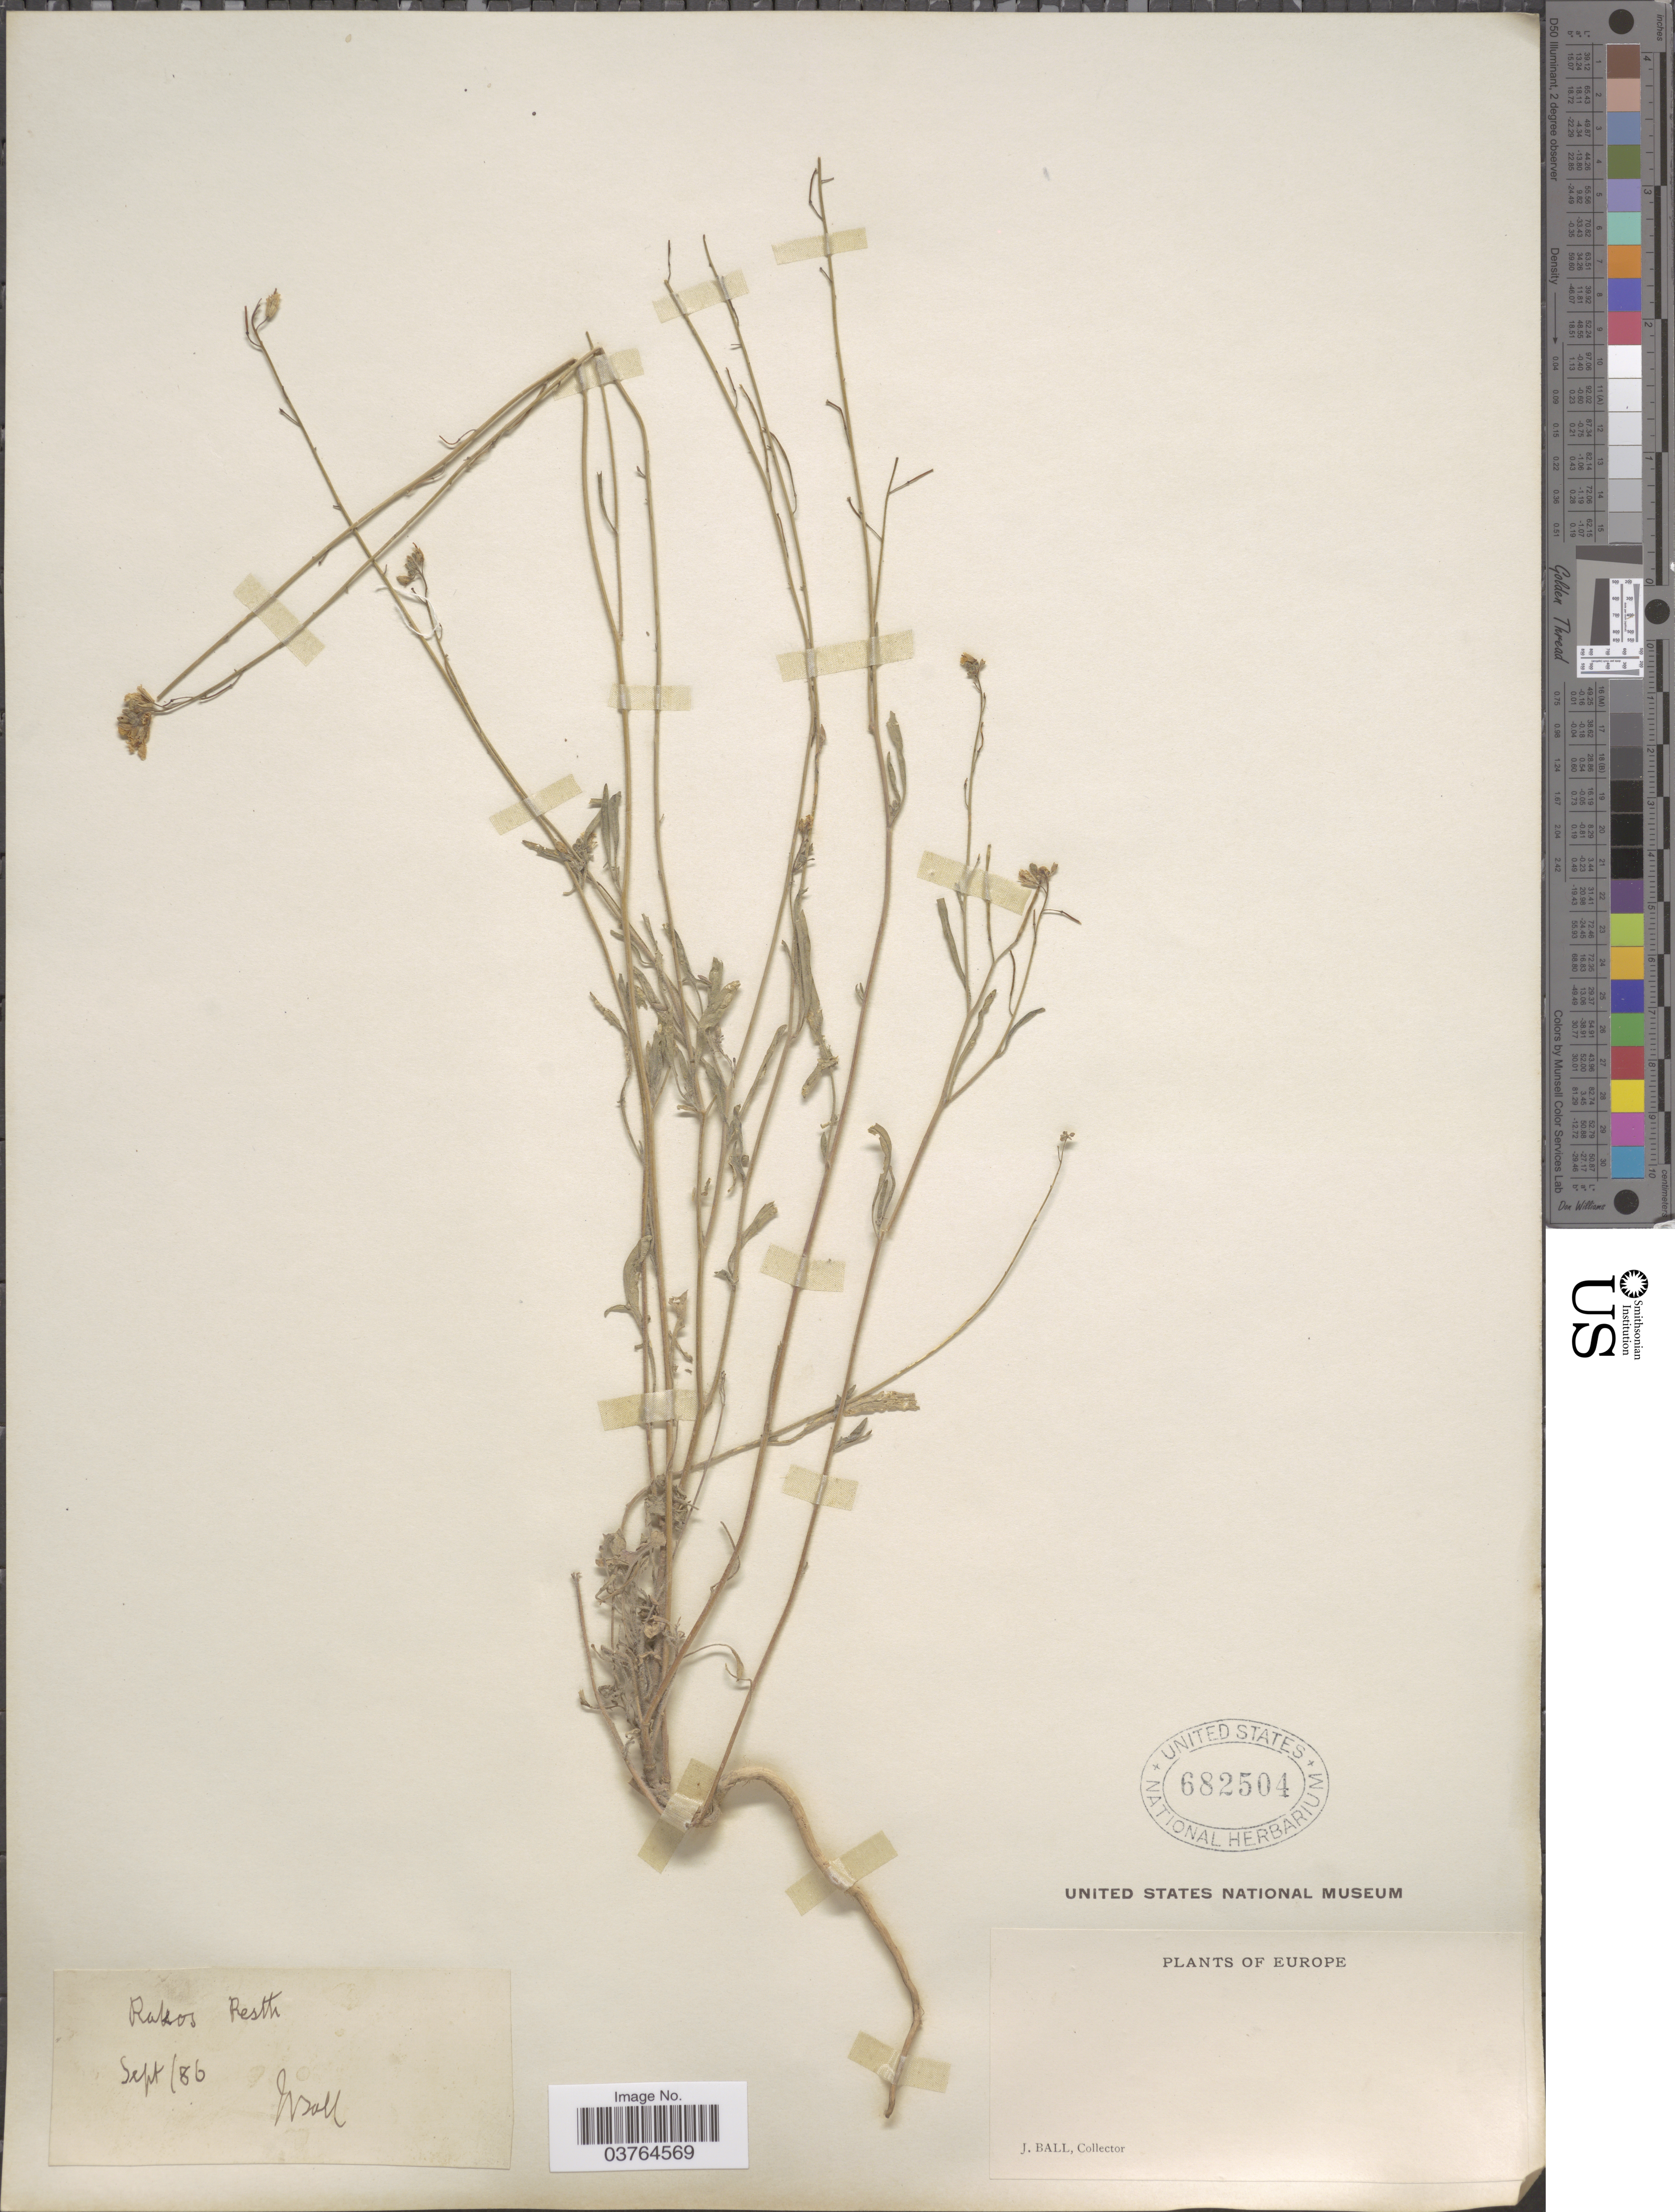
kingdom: Plantae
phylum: Tracheophyta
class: Magnoliopsida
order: Brassicales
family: Brassicaceae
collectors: J. Ball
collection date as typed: Transcribed d/m/y: /9/86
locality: Europe.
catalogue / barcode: US 682504